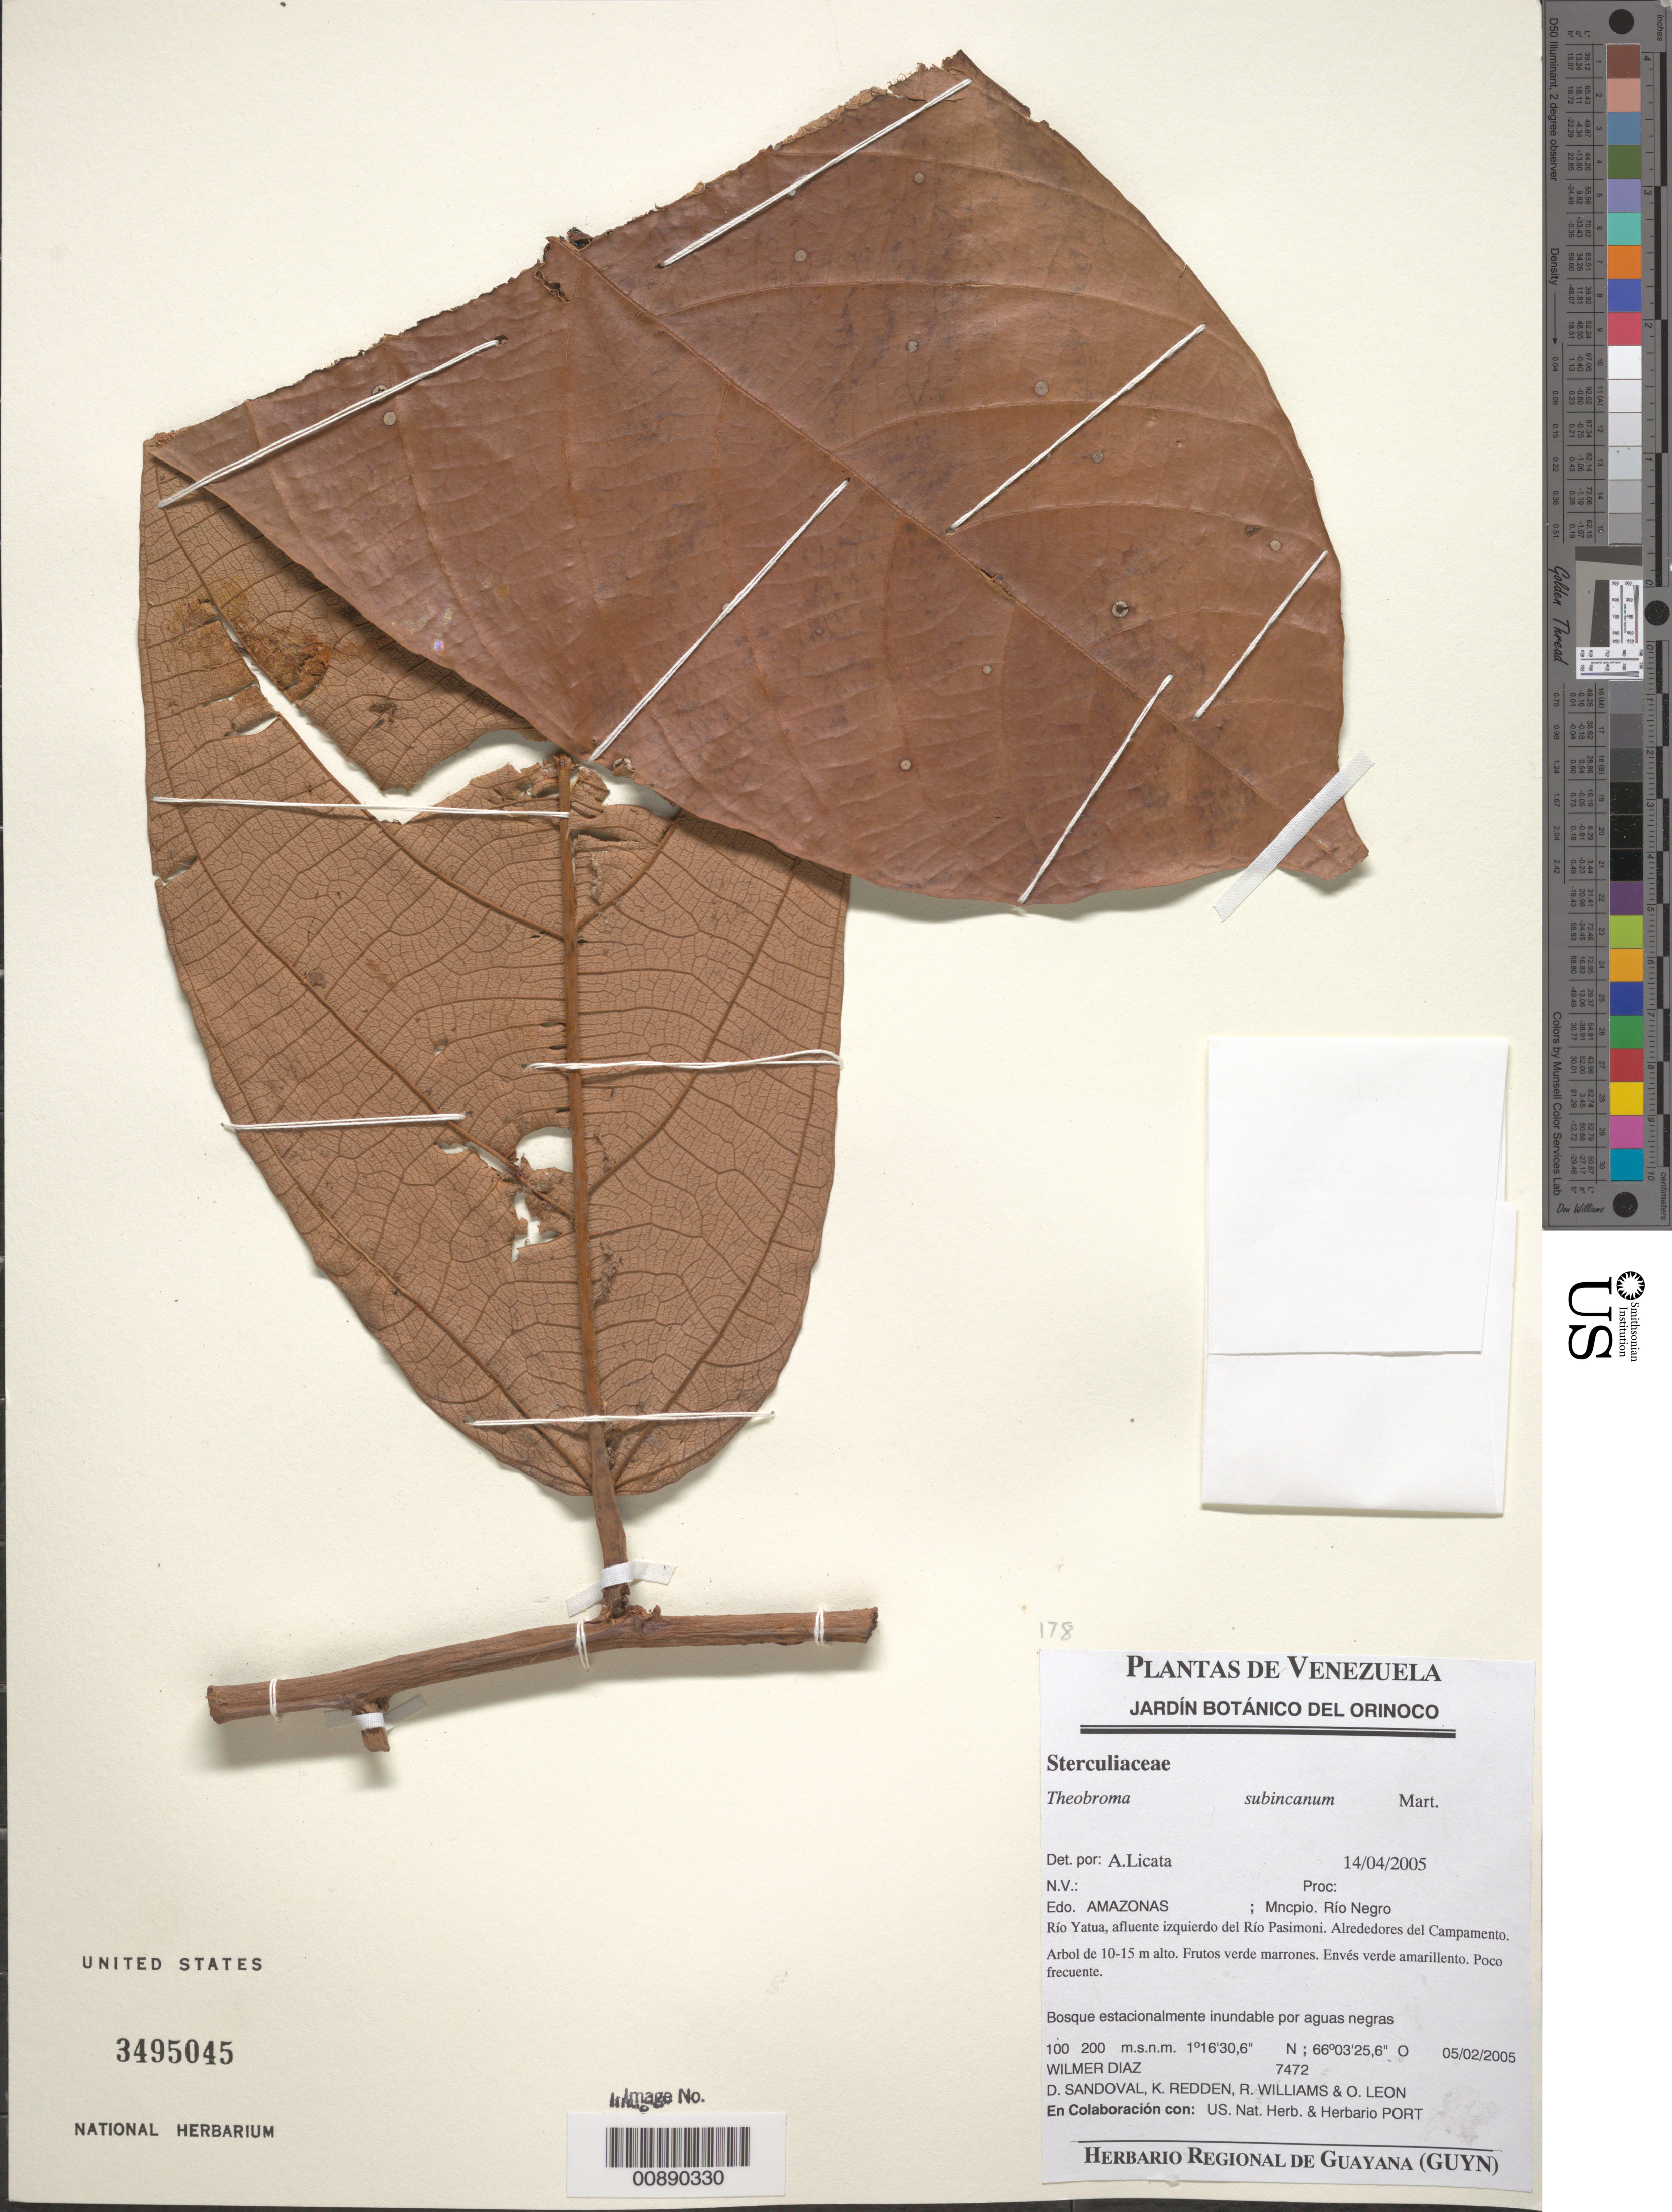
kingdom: Plantae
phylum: Tracheophyta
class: Magnoliopsida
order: Malvales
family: Malvaceae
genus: Theobroma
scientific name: Theobroma subincanum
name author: Mart.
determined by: Licata, A., (PORT), Univ. Nac. Exp. de los Llanos Ezequiel Zamora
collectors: W. Díaz P., D. Sandoval, K. M. Redden, R. Williams & O. León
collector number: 7472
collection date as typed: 5-Feb-05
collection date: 2005-02-05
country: Venezuela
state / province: Amazonas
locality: Mun. Río Negro, Río Yatua, afluente del Río Pasimoni, alrededores Campamento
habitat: Bosque estacionalmente inundable por aguas negras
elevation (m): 100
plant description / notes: Mixed collection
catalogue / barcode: US 3495045